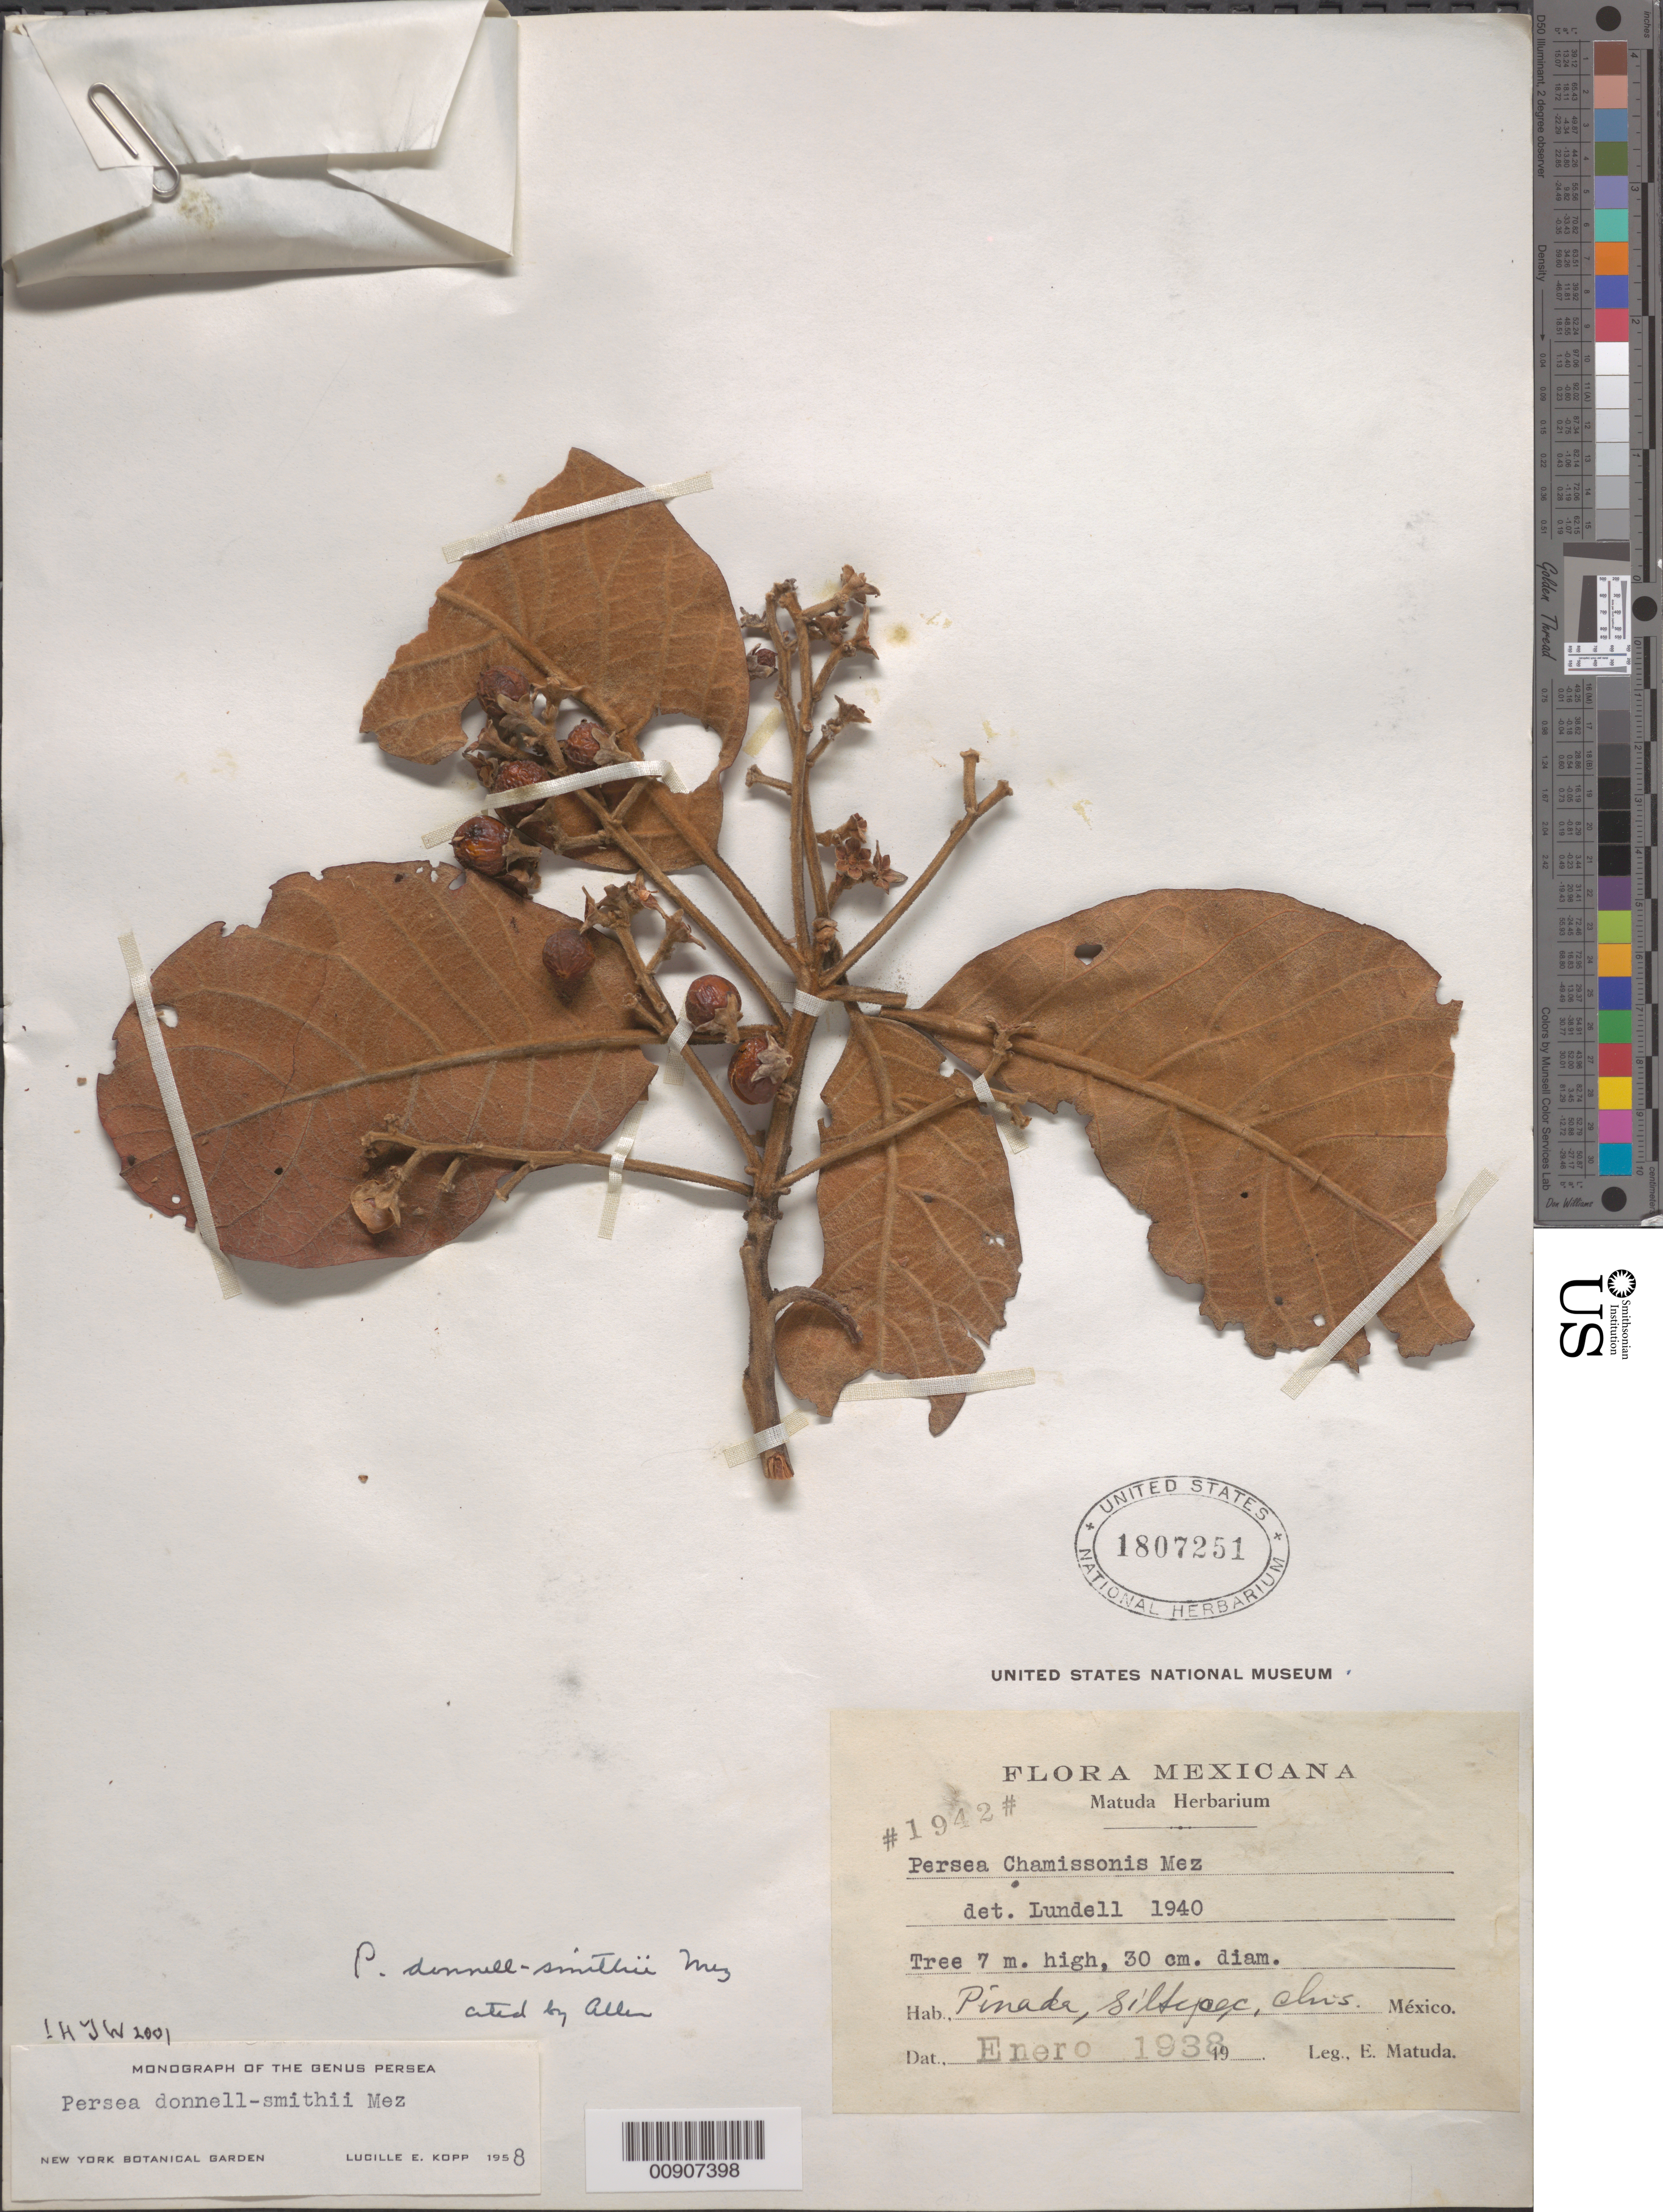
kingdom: Plantae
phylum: Tracheophyta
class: Magnoliopsida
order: Laurales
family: Lauraceae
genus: Persea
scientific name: Persea donnell-smithii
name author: Mez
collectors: E. Matuda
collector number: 1942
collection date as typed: Jan 1938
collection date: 1938-01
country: Mexico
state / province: Chiapas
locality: Pinada, Siltepec, Chiapas.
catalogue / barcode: US 1807251